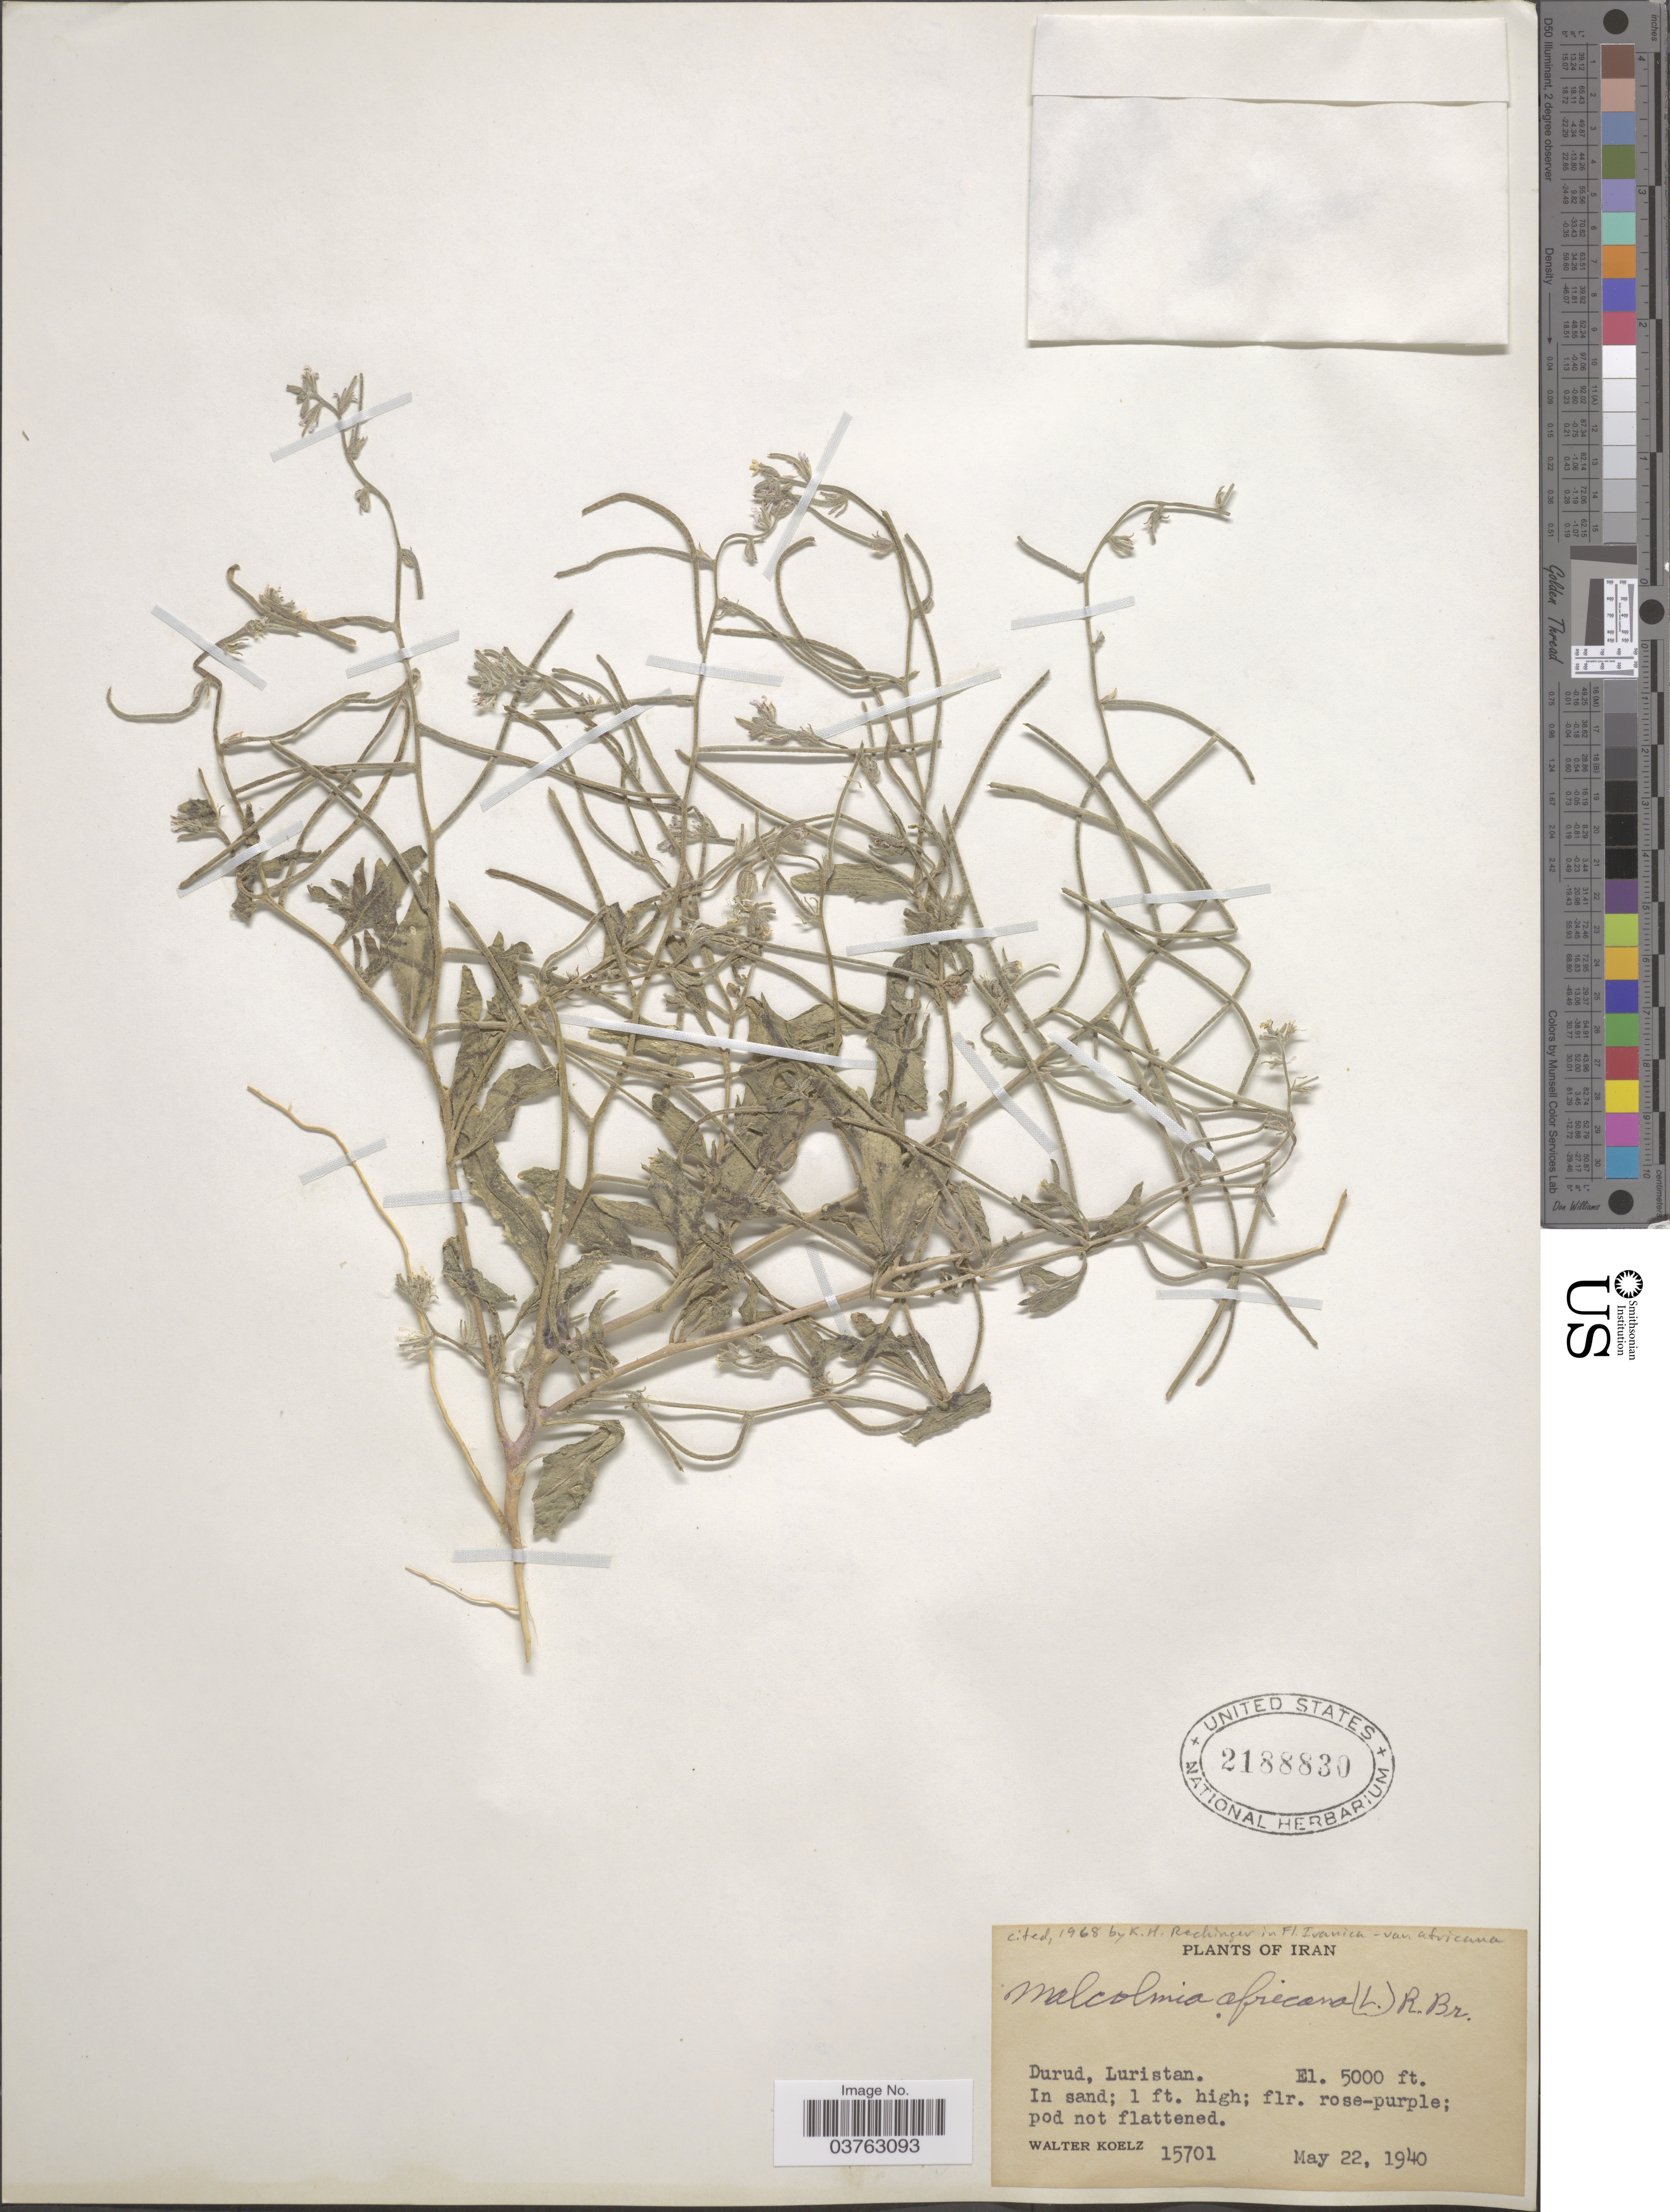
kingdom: Plantae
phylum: Tracheophyta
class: Magnoliopsida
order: Brassicales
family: Brassicaceae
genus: Malcolmia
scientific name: Malcolmia africana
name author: (L.) W.T. Aiton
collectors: W. N. Koelz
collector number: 15701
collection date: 1940-05-22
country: Iran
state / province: Lorestan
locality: Durud, Luristan.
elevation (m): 1524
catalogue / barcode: US 2188830